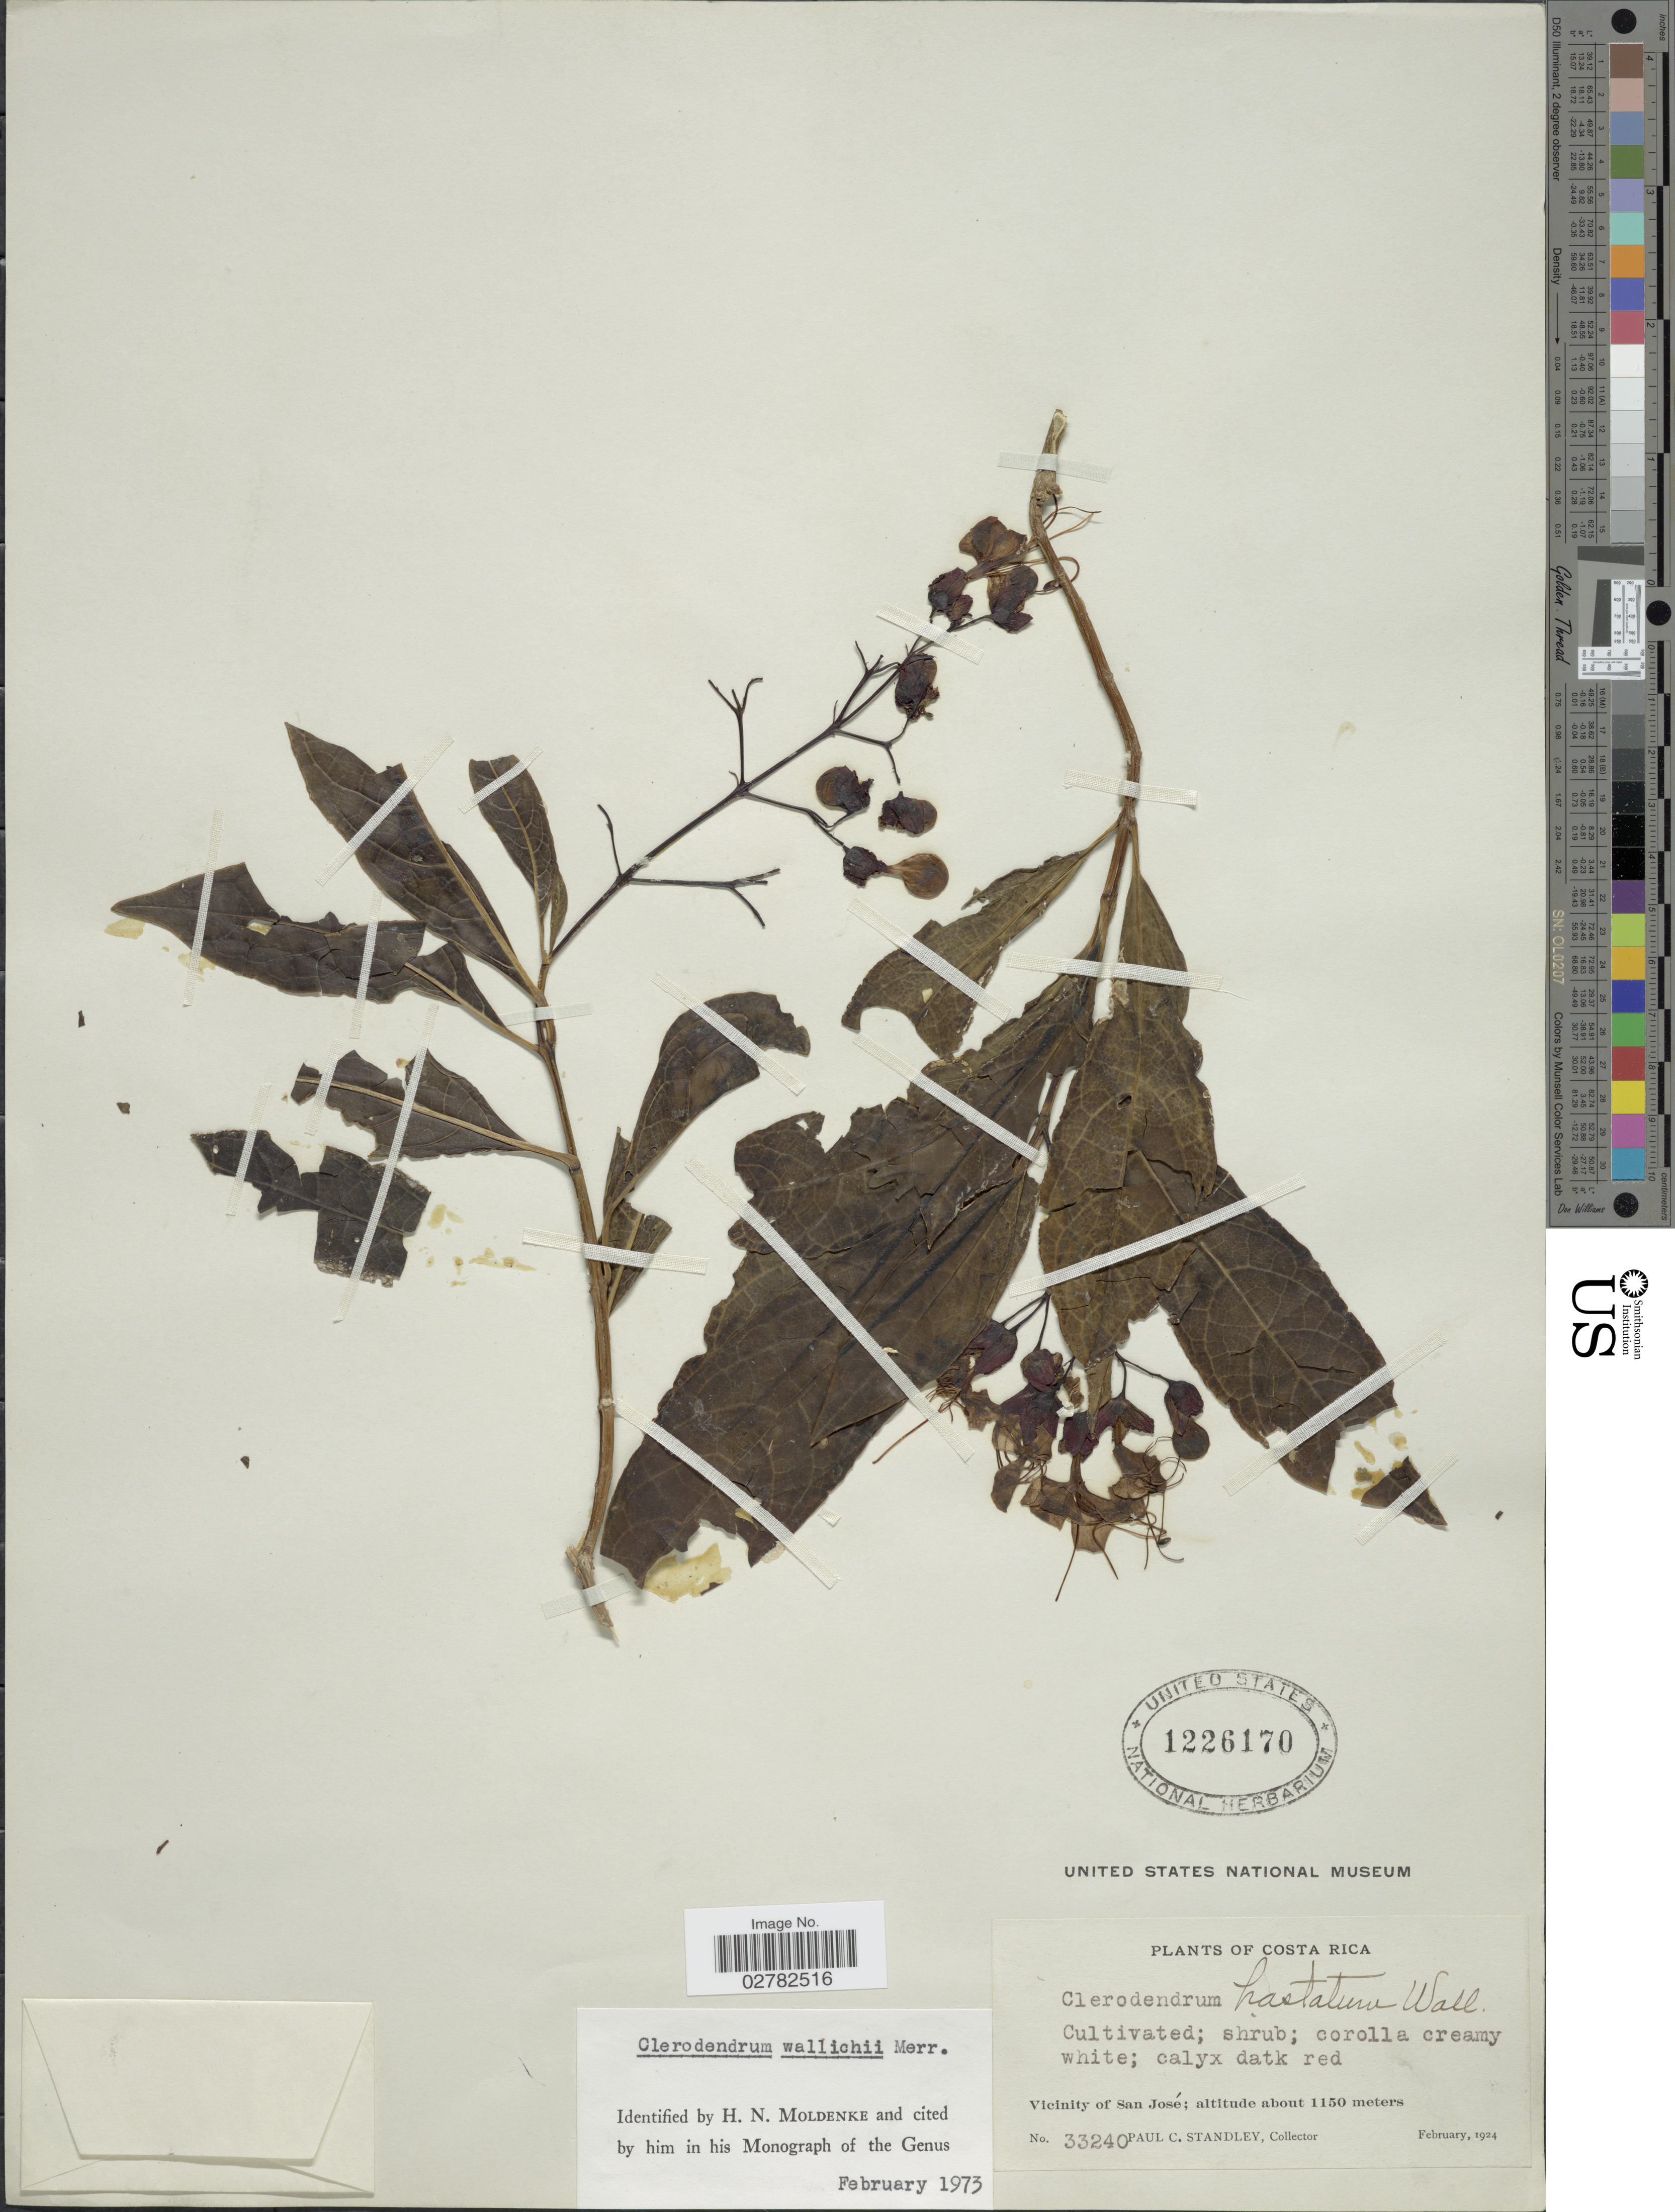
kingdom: Plantae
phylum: Tracheophyta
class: Magnoliopsida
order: Lamiales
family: Lamiaceae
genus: Clerodendrum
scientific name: Clerodendrum wallichii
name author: Merr.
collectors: P. C. Standley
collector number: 33240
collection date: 1924-02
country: Costa Rica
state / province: San José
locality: Vicinity of San José.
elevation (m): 1150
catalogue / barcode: US 1226170